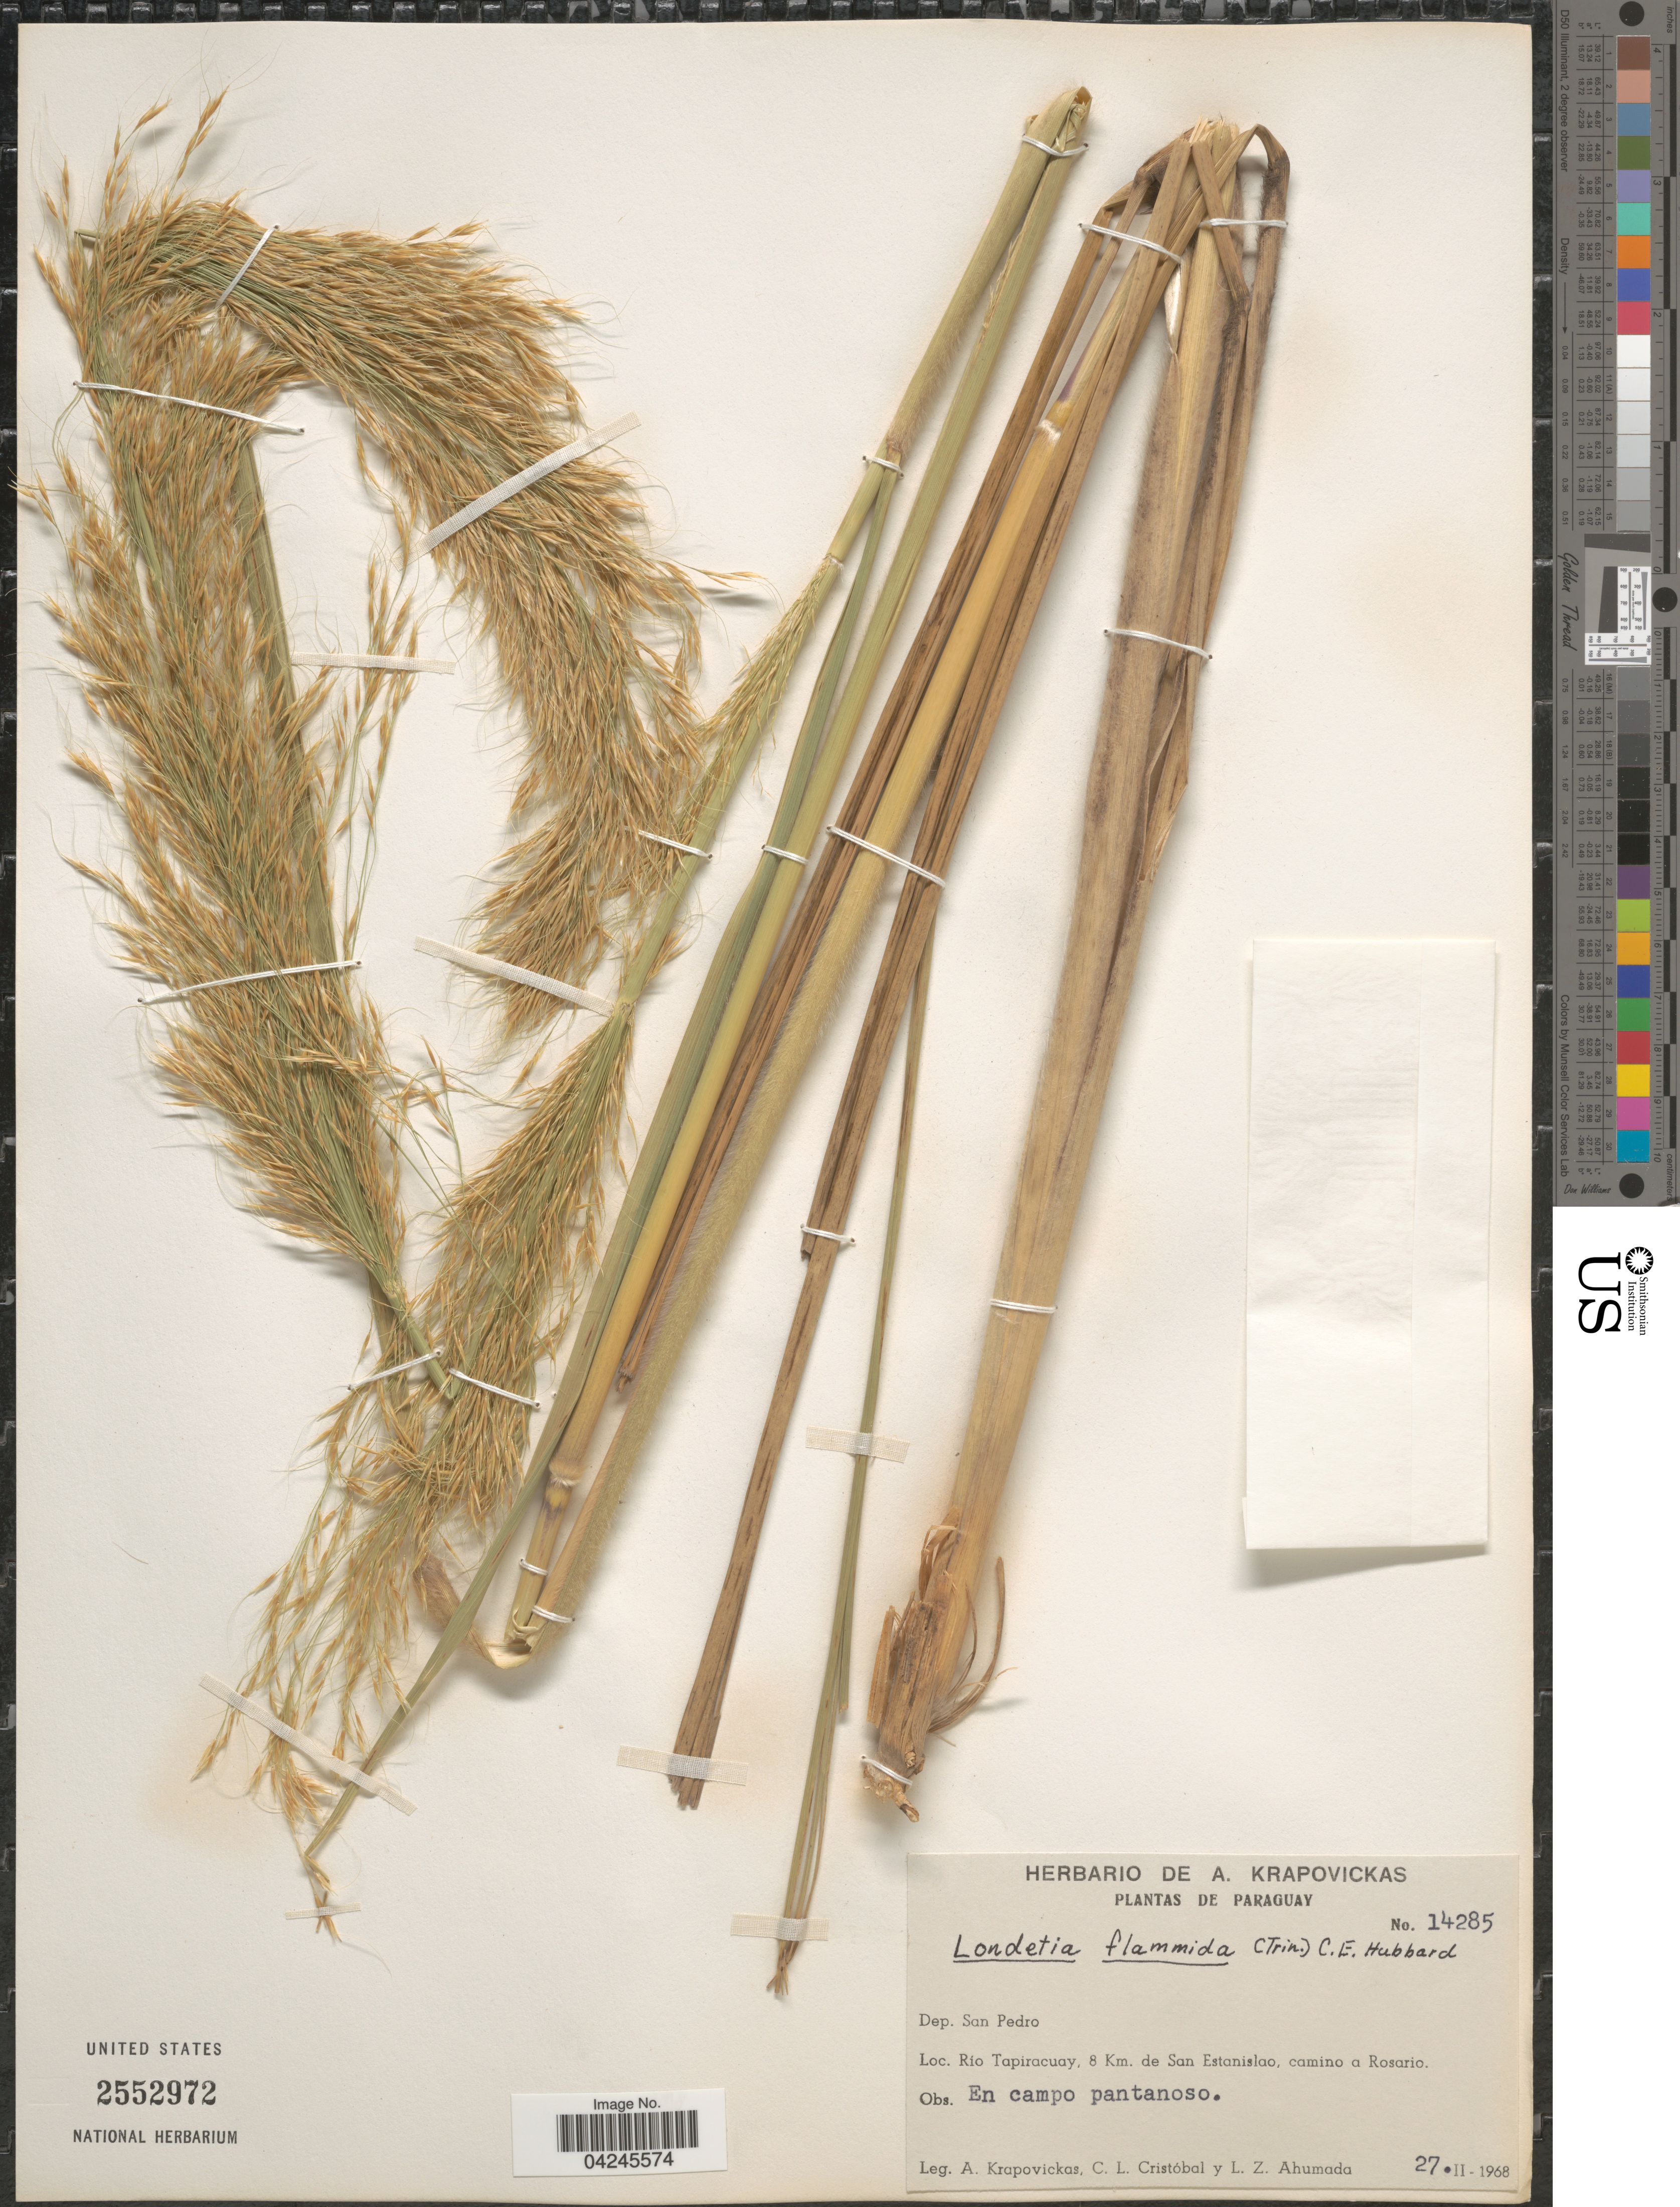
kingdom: Plantae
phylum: Tracheophyta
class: Liliopsida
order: Poales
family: Poaceae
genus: Loudetia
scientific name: Loudetia flammida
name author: (Trin.) C. E. Hubb.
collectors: A. Krapovickas, C. L. Cristóbal & L. Ahumada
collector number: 14285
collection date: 1968-02-27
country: Paraguay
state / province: San Pedro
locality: Dep. San Pedro. Rio Tapiracuay, 8 Km. de San Estanislao, camino a Rosario. En campo pantanoso.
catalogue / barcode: US 2552972